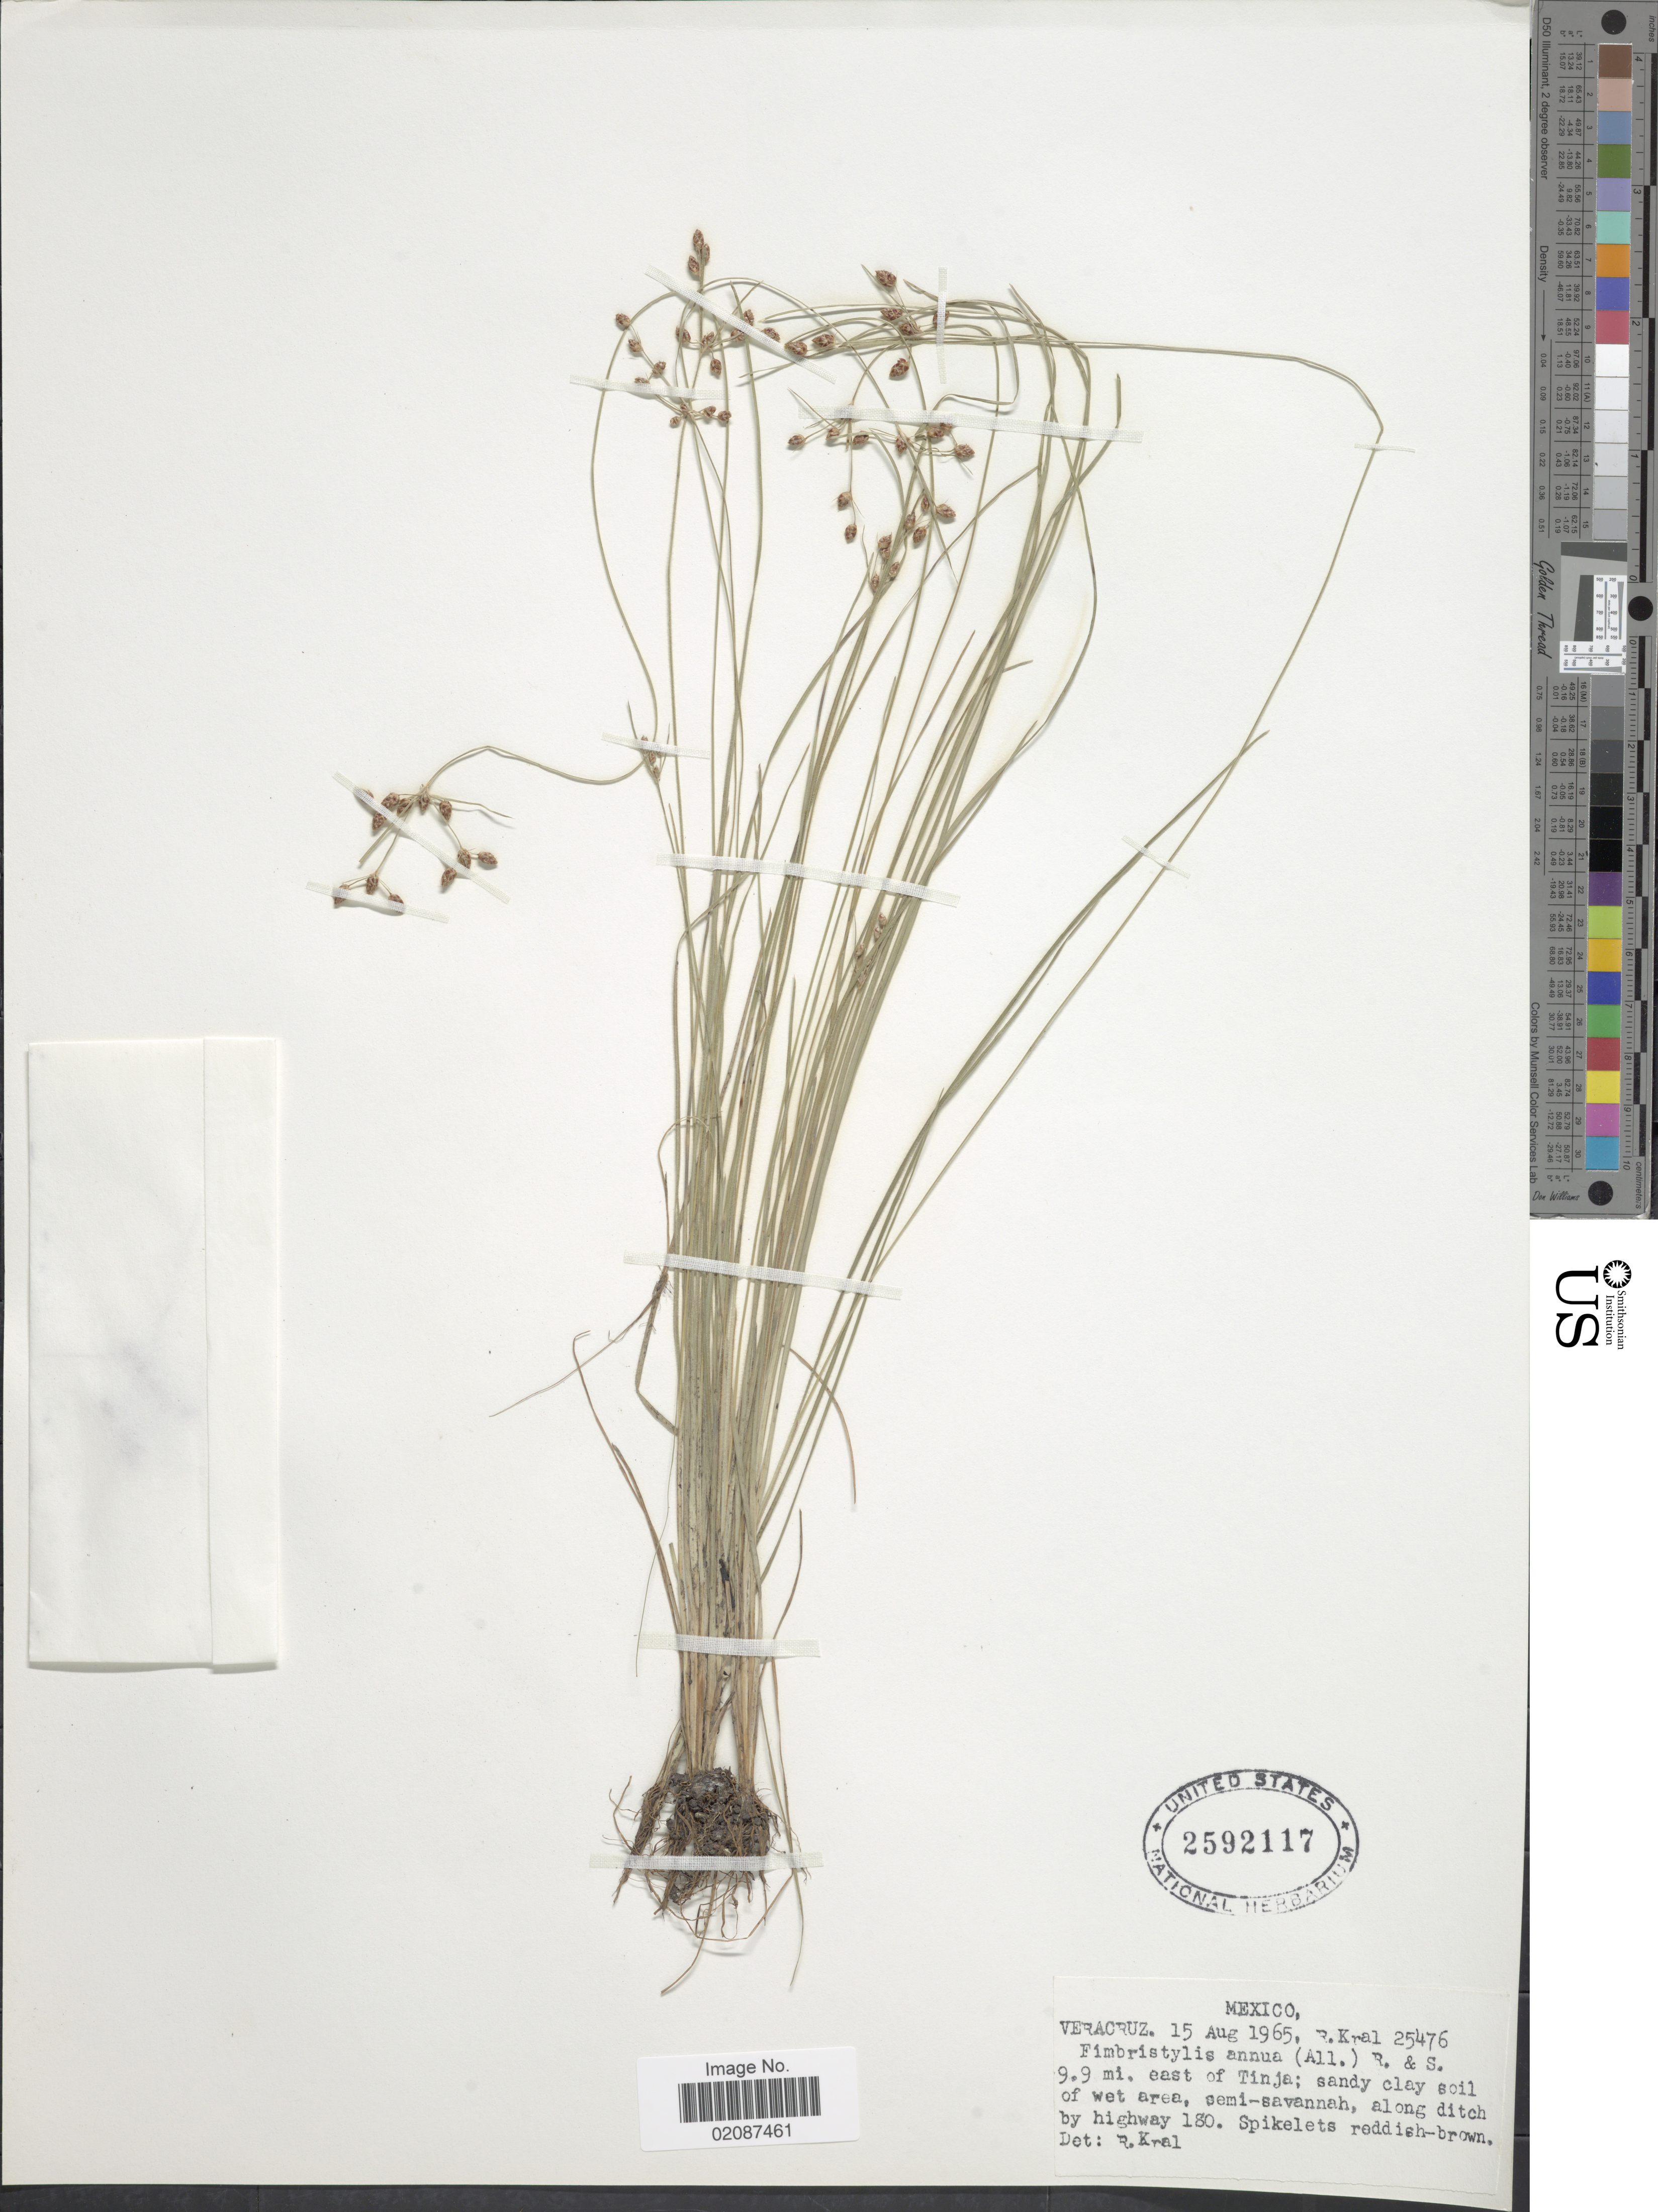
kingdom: Plantae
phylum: Tracheophyta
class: Liliopsida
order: Poales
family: Cyperaceae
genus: Fimbristylis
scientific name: Fimbristylis annua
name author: (All.) Roem. & Schult.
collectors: R. Kral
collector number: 25476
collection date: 1965-08-15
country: Mexico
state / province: Veracruz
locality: Veracruz, 9.9 mi. east of Tinja, along ditch by highway 180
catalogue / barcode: US 2592117